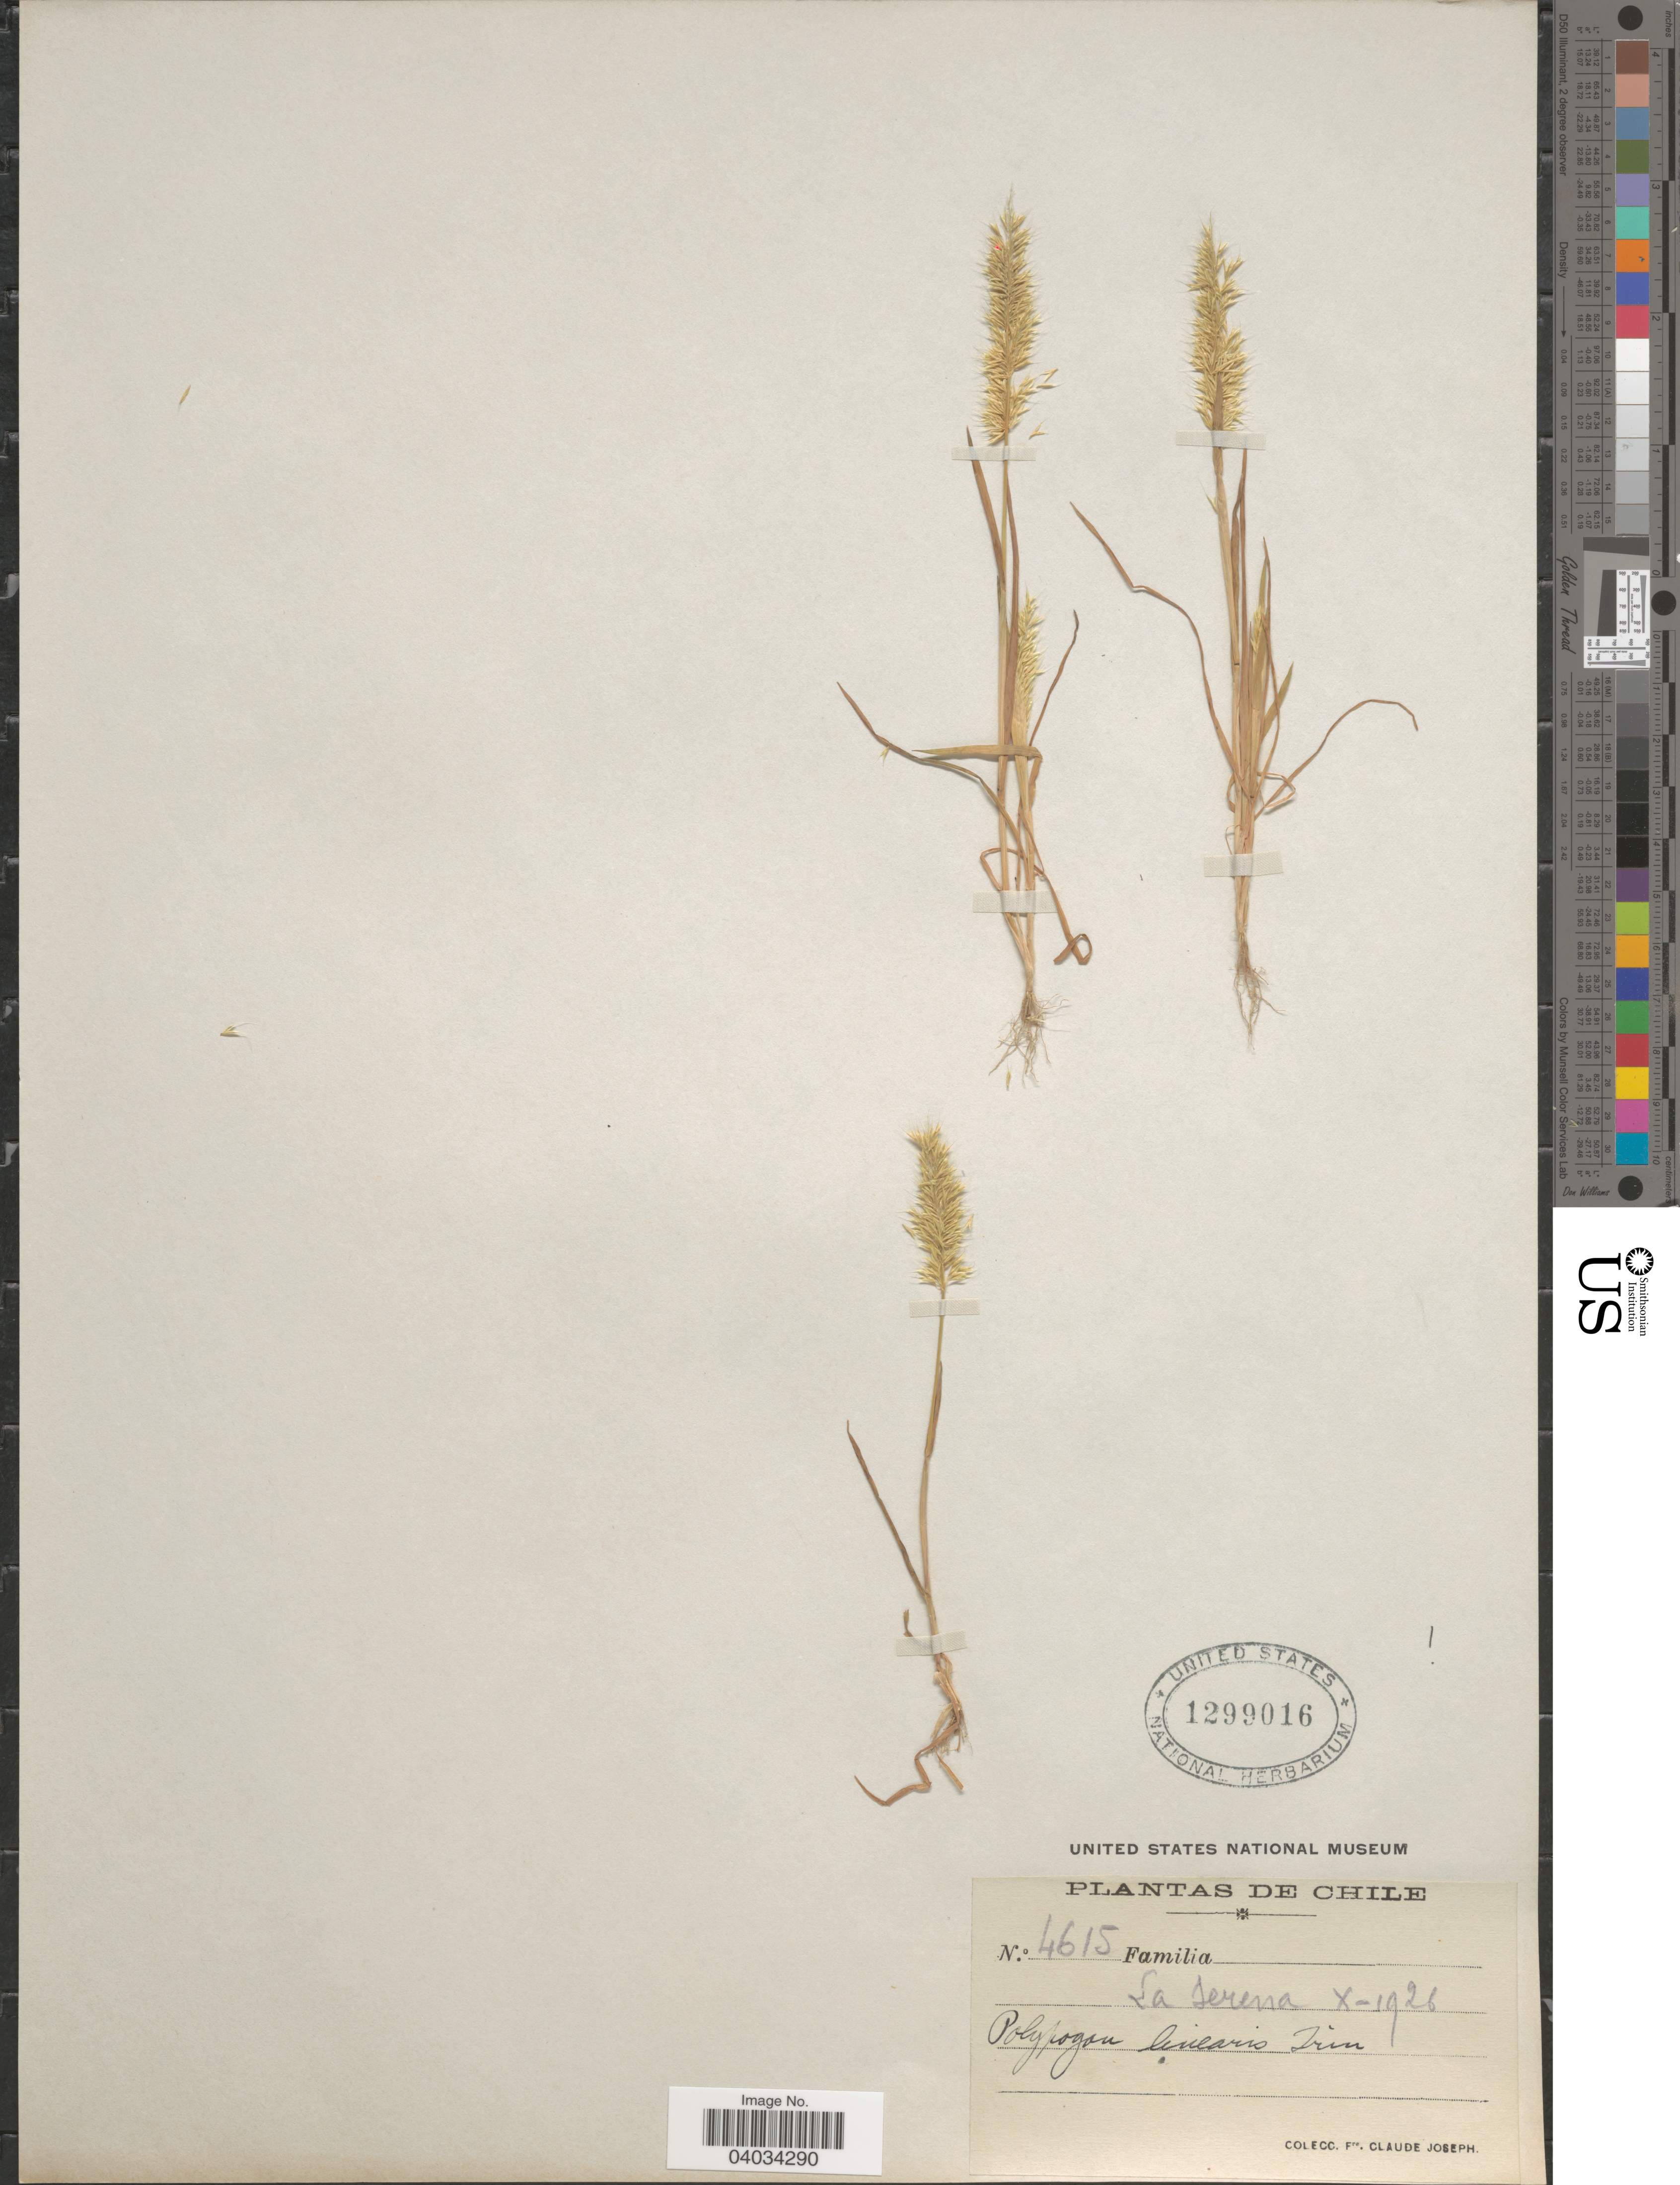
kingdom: Plantae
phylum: Tracheophyta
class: Liliopsida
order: Poales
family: Poaceae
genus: Polypogon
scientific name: Polypogon linearis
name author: Trin.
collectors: Bro. Claude-Joseph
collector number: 4615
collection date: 1926-10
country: Chile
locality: La Serena.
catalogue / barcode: US 1299016